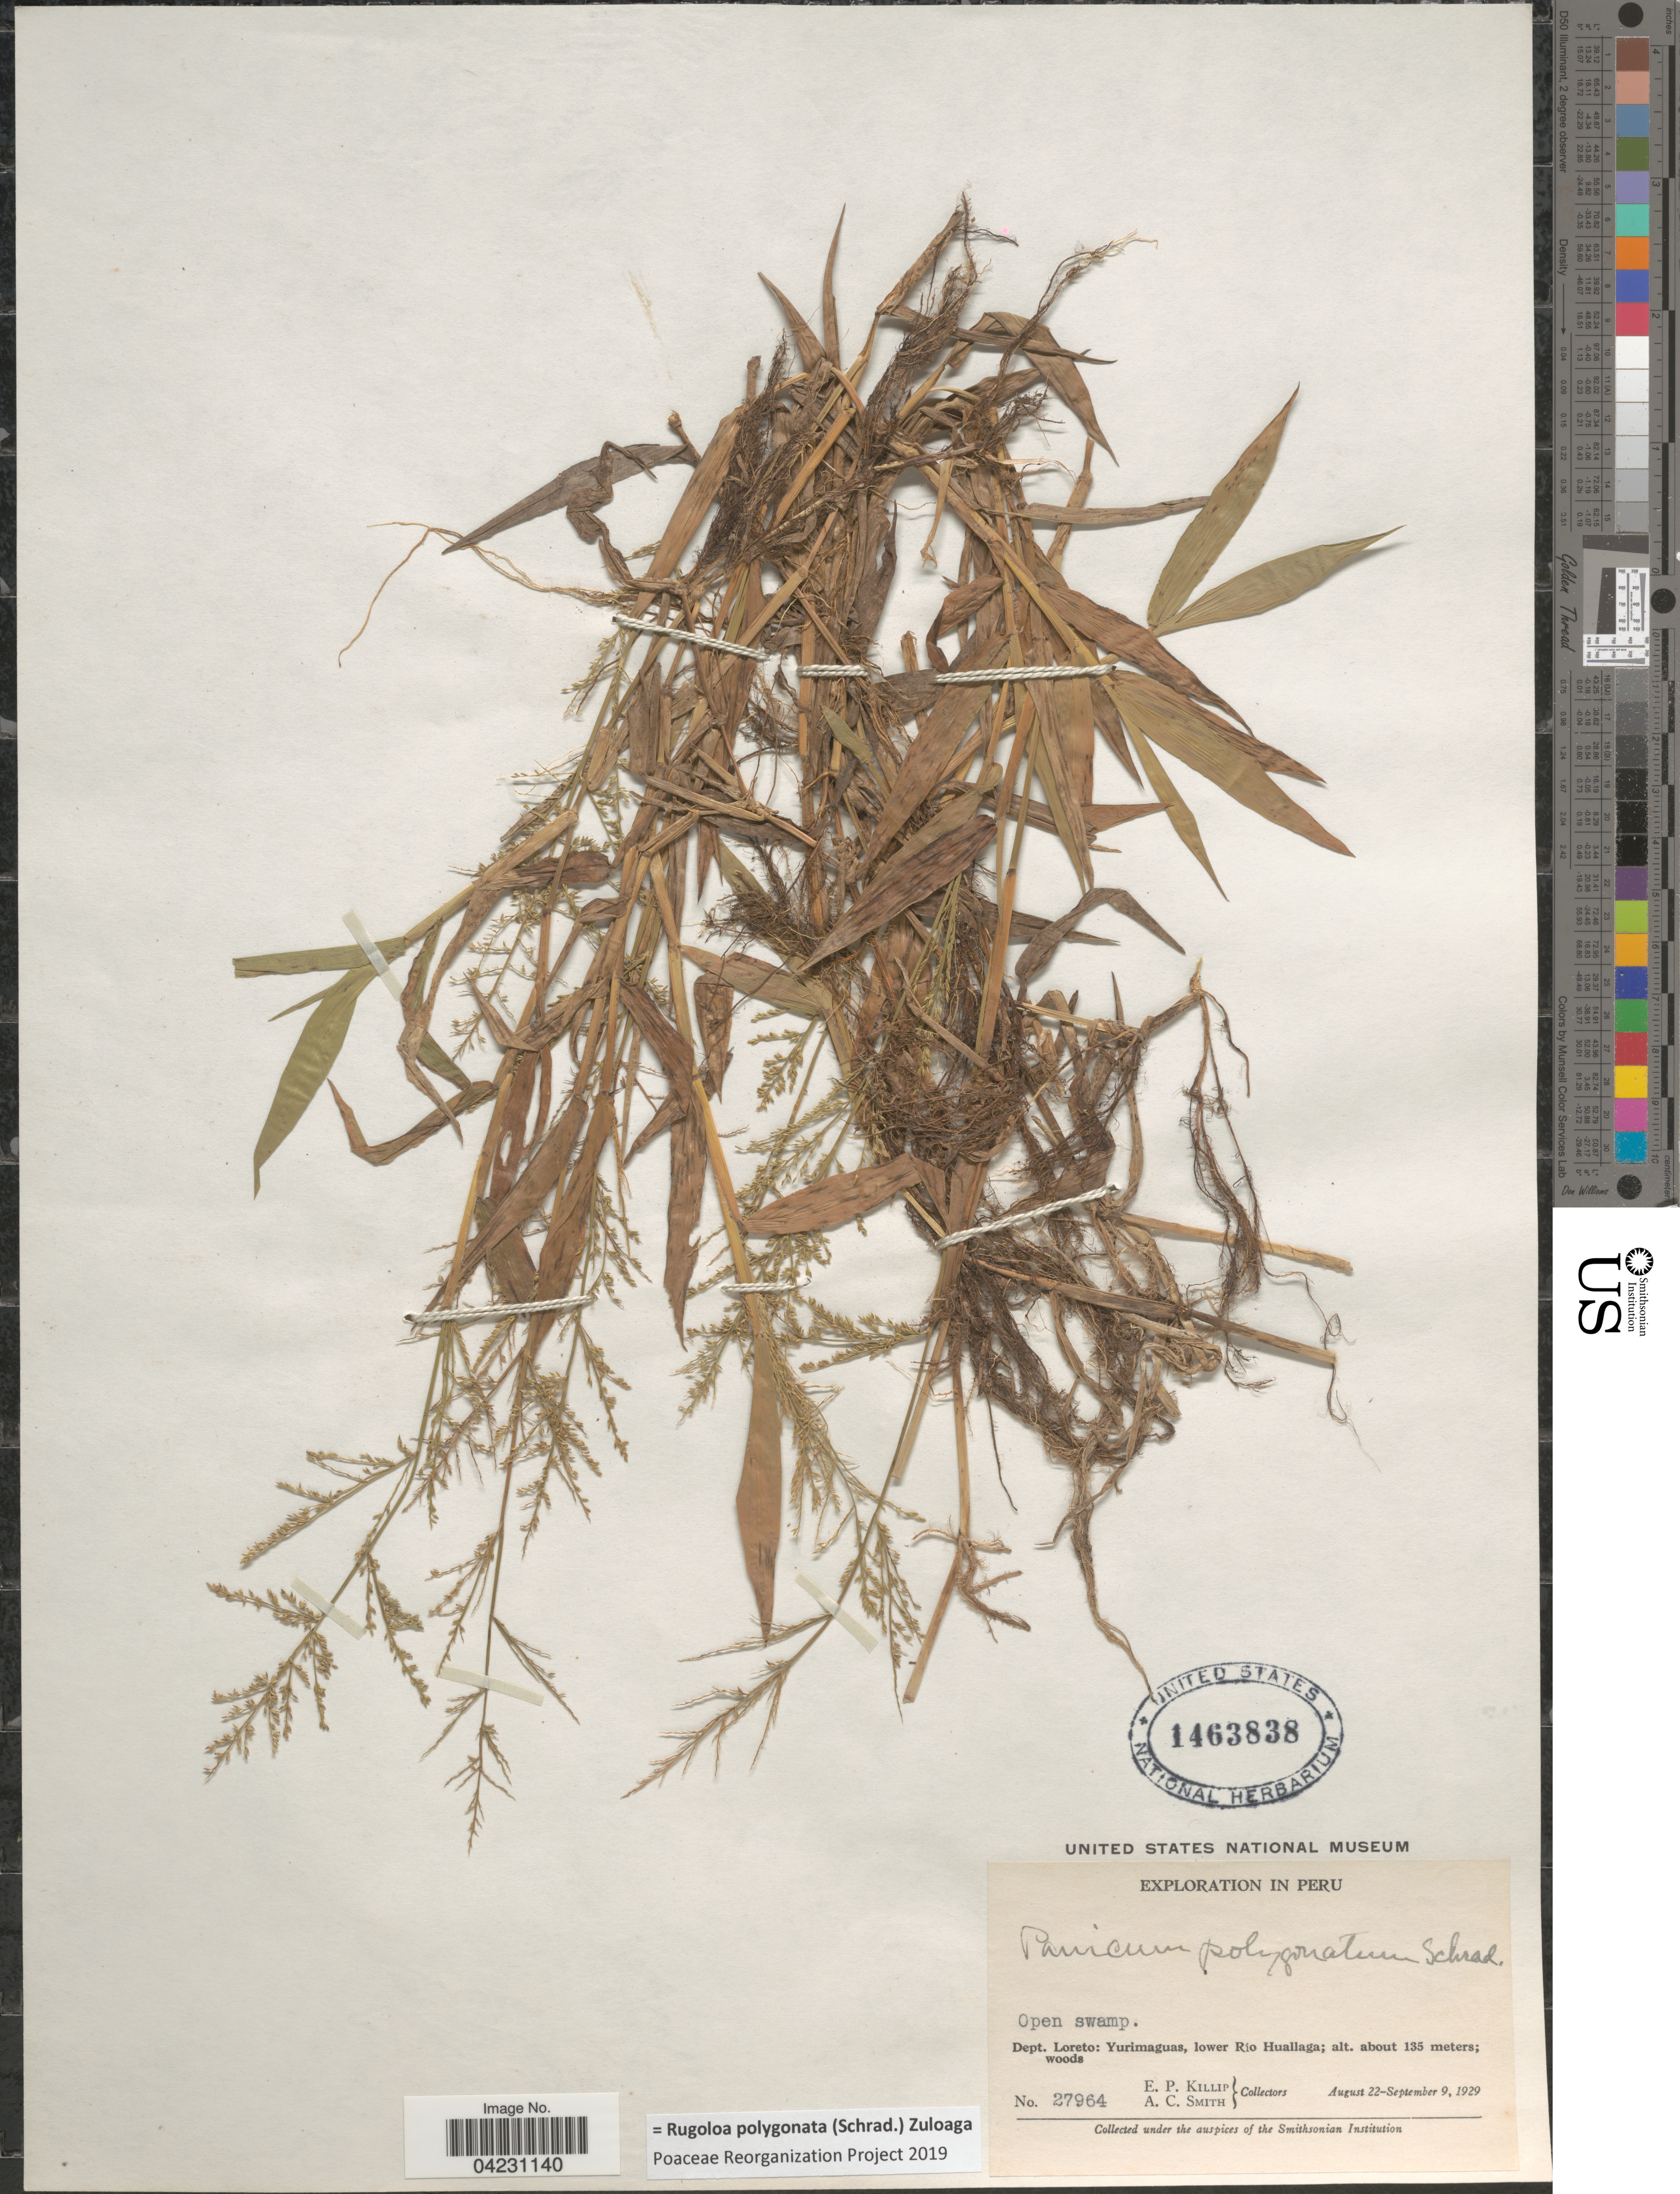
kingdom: Plantae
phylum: Tracheophyta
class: Liliopsida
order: Poales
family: Poaceae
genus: Rugoloa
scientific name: Rugoloa polygonata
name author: (Schrad.) Zuloaga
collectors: E. P. Killip & A. C. Smith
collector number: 27964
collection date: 1929-08-22/1929-09-09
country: Peru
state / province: Loreto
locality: Exploration in Peru. Open swamp. Dept. Loreto: Yurimaguas, lower Río Huallaga.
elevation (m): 135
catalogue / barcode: US 1463838